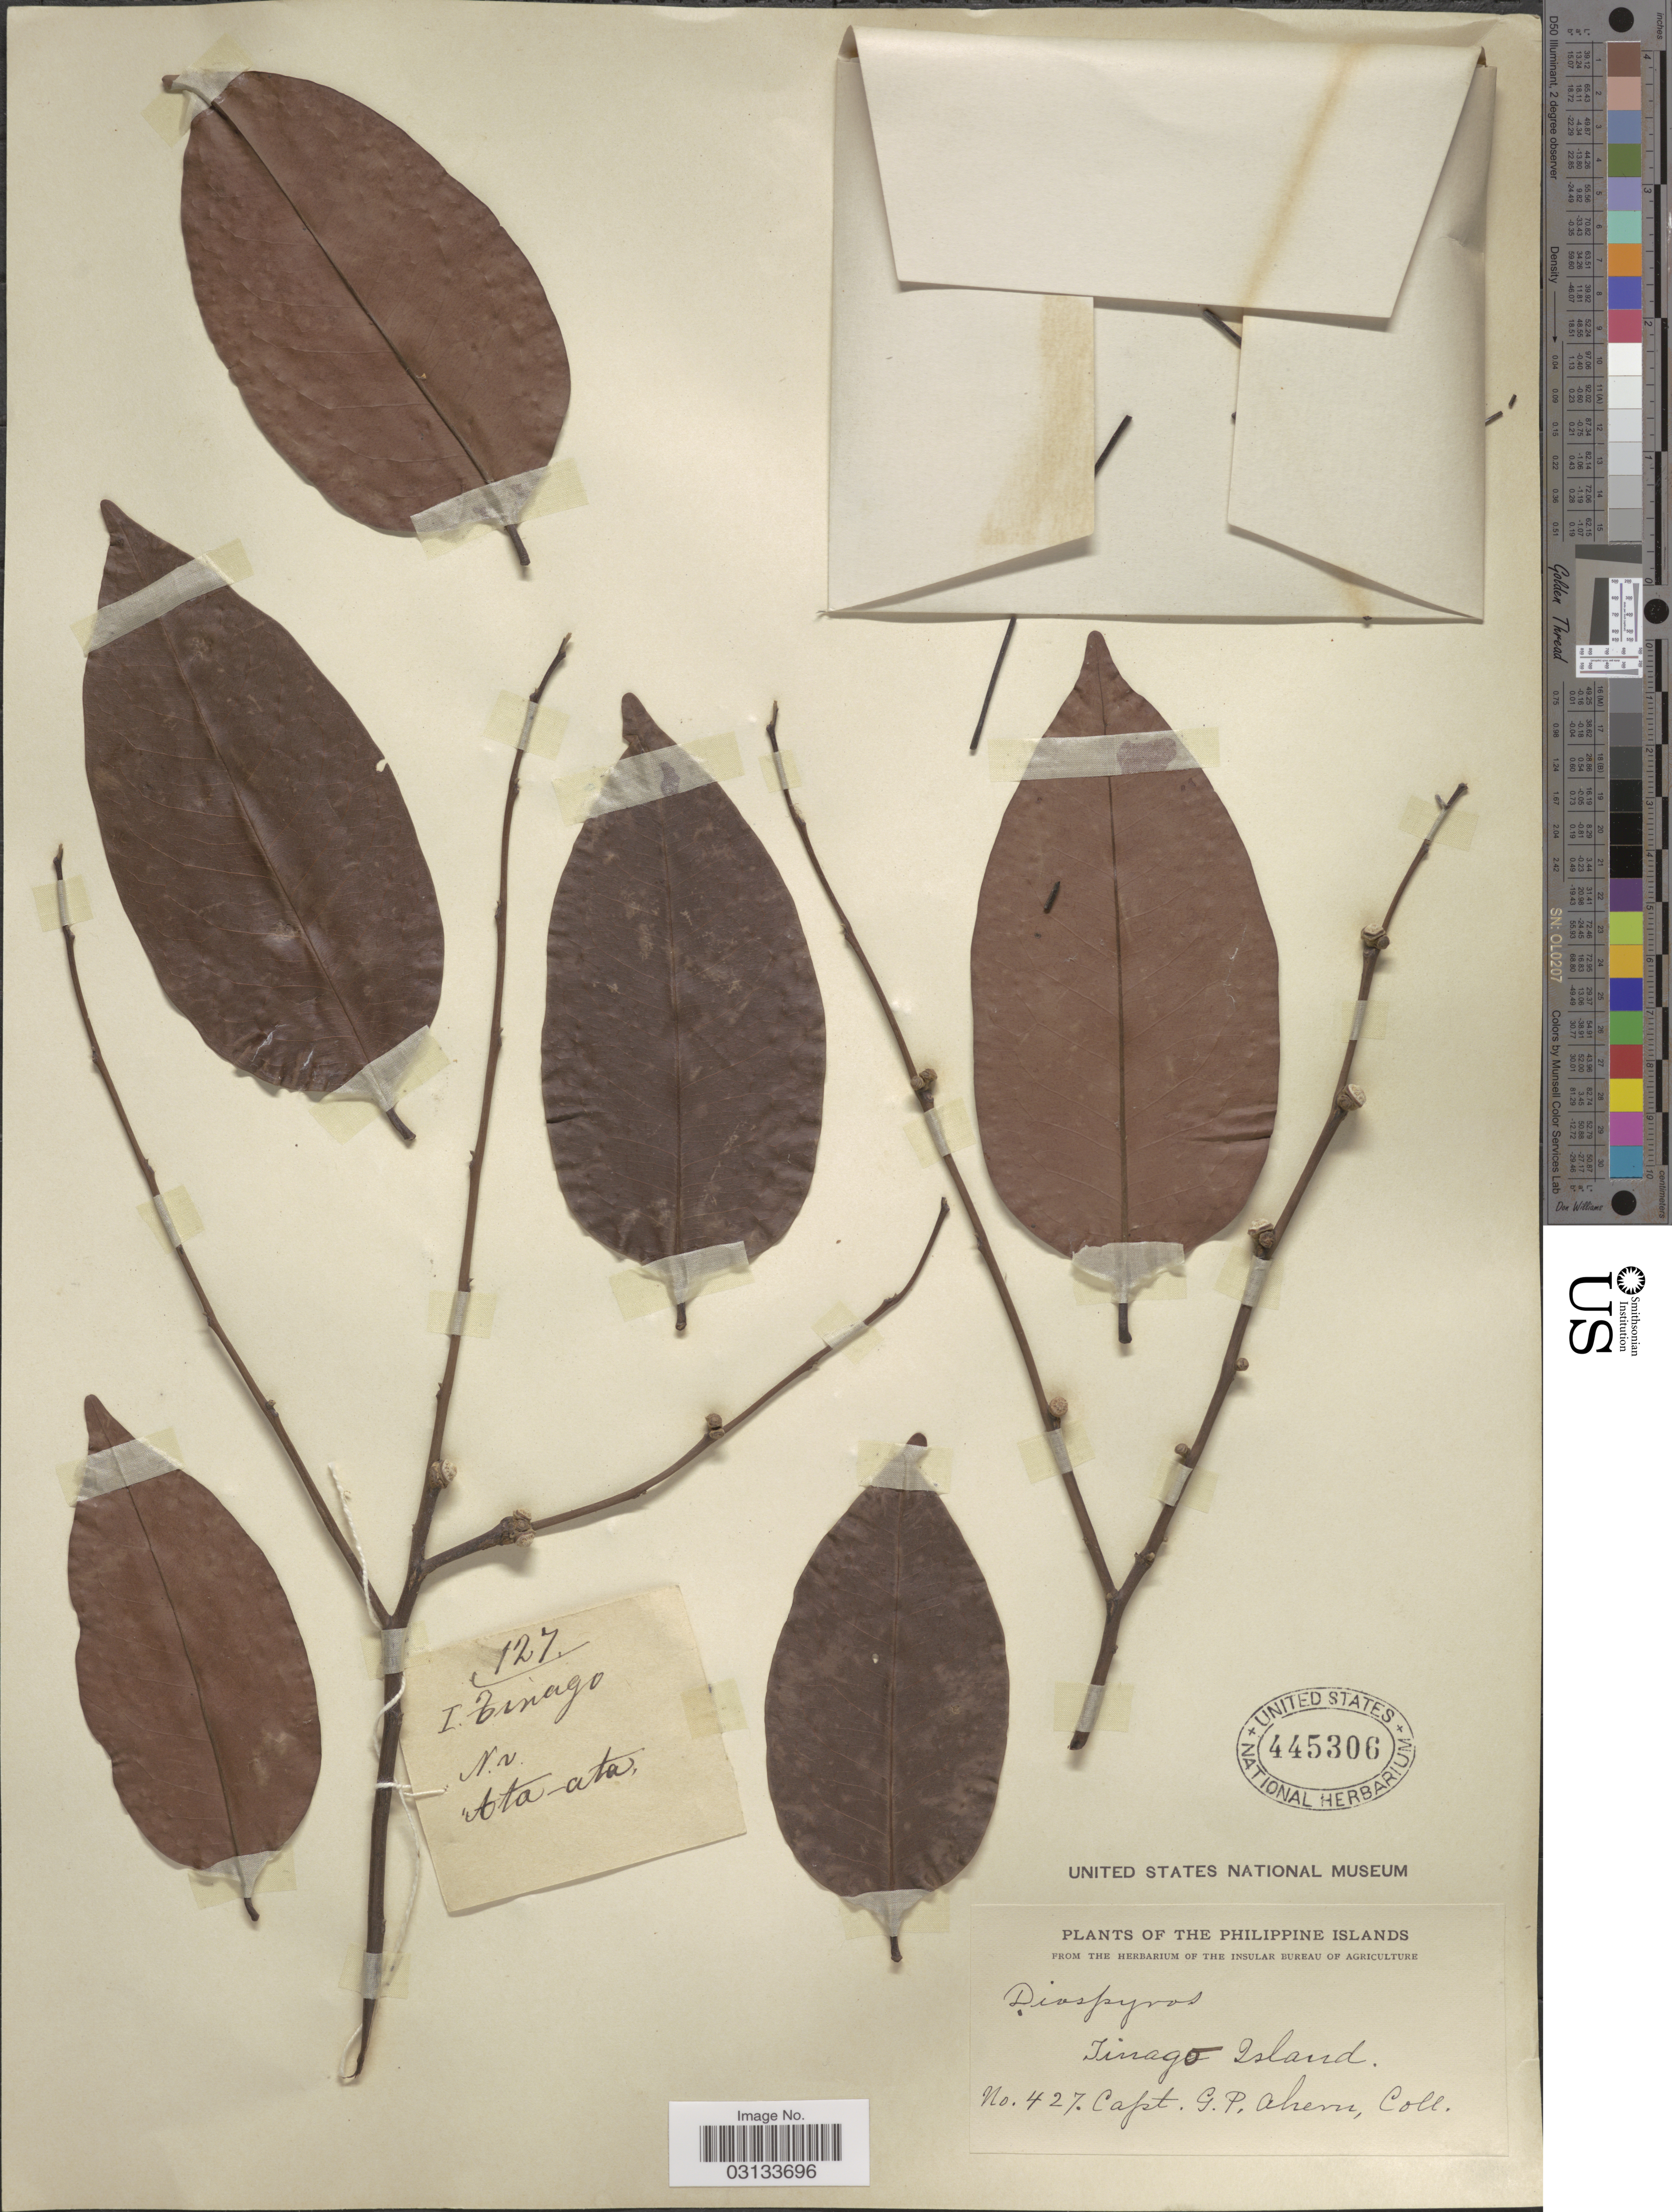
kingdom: Plantae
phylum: Tracheophyta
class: Magnoliopsida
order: Ericales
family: Ebenaceae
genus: Diospyros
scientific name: Diospyros pilosanthera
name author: Blanco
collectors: G. Ahern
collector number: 427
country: Philippines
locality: Philippine Islands. Tinago Island.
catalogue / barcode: US 445306